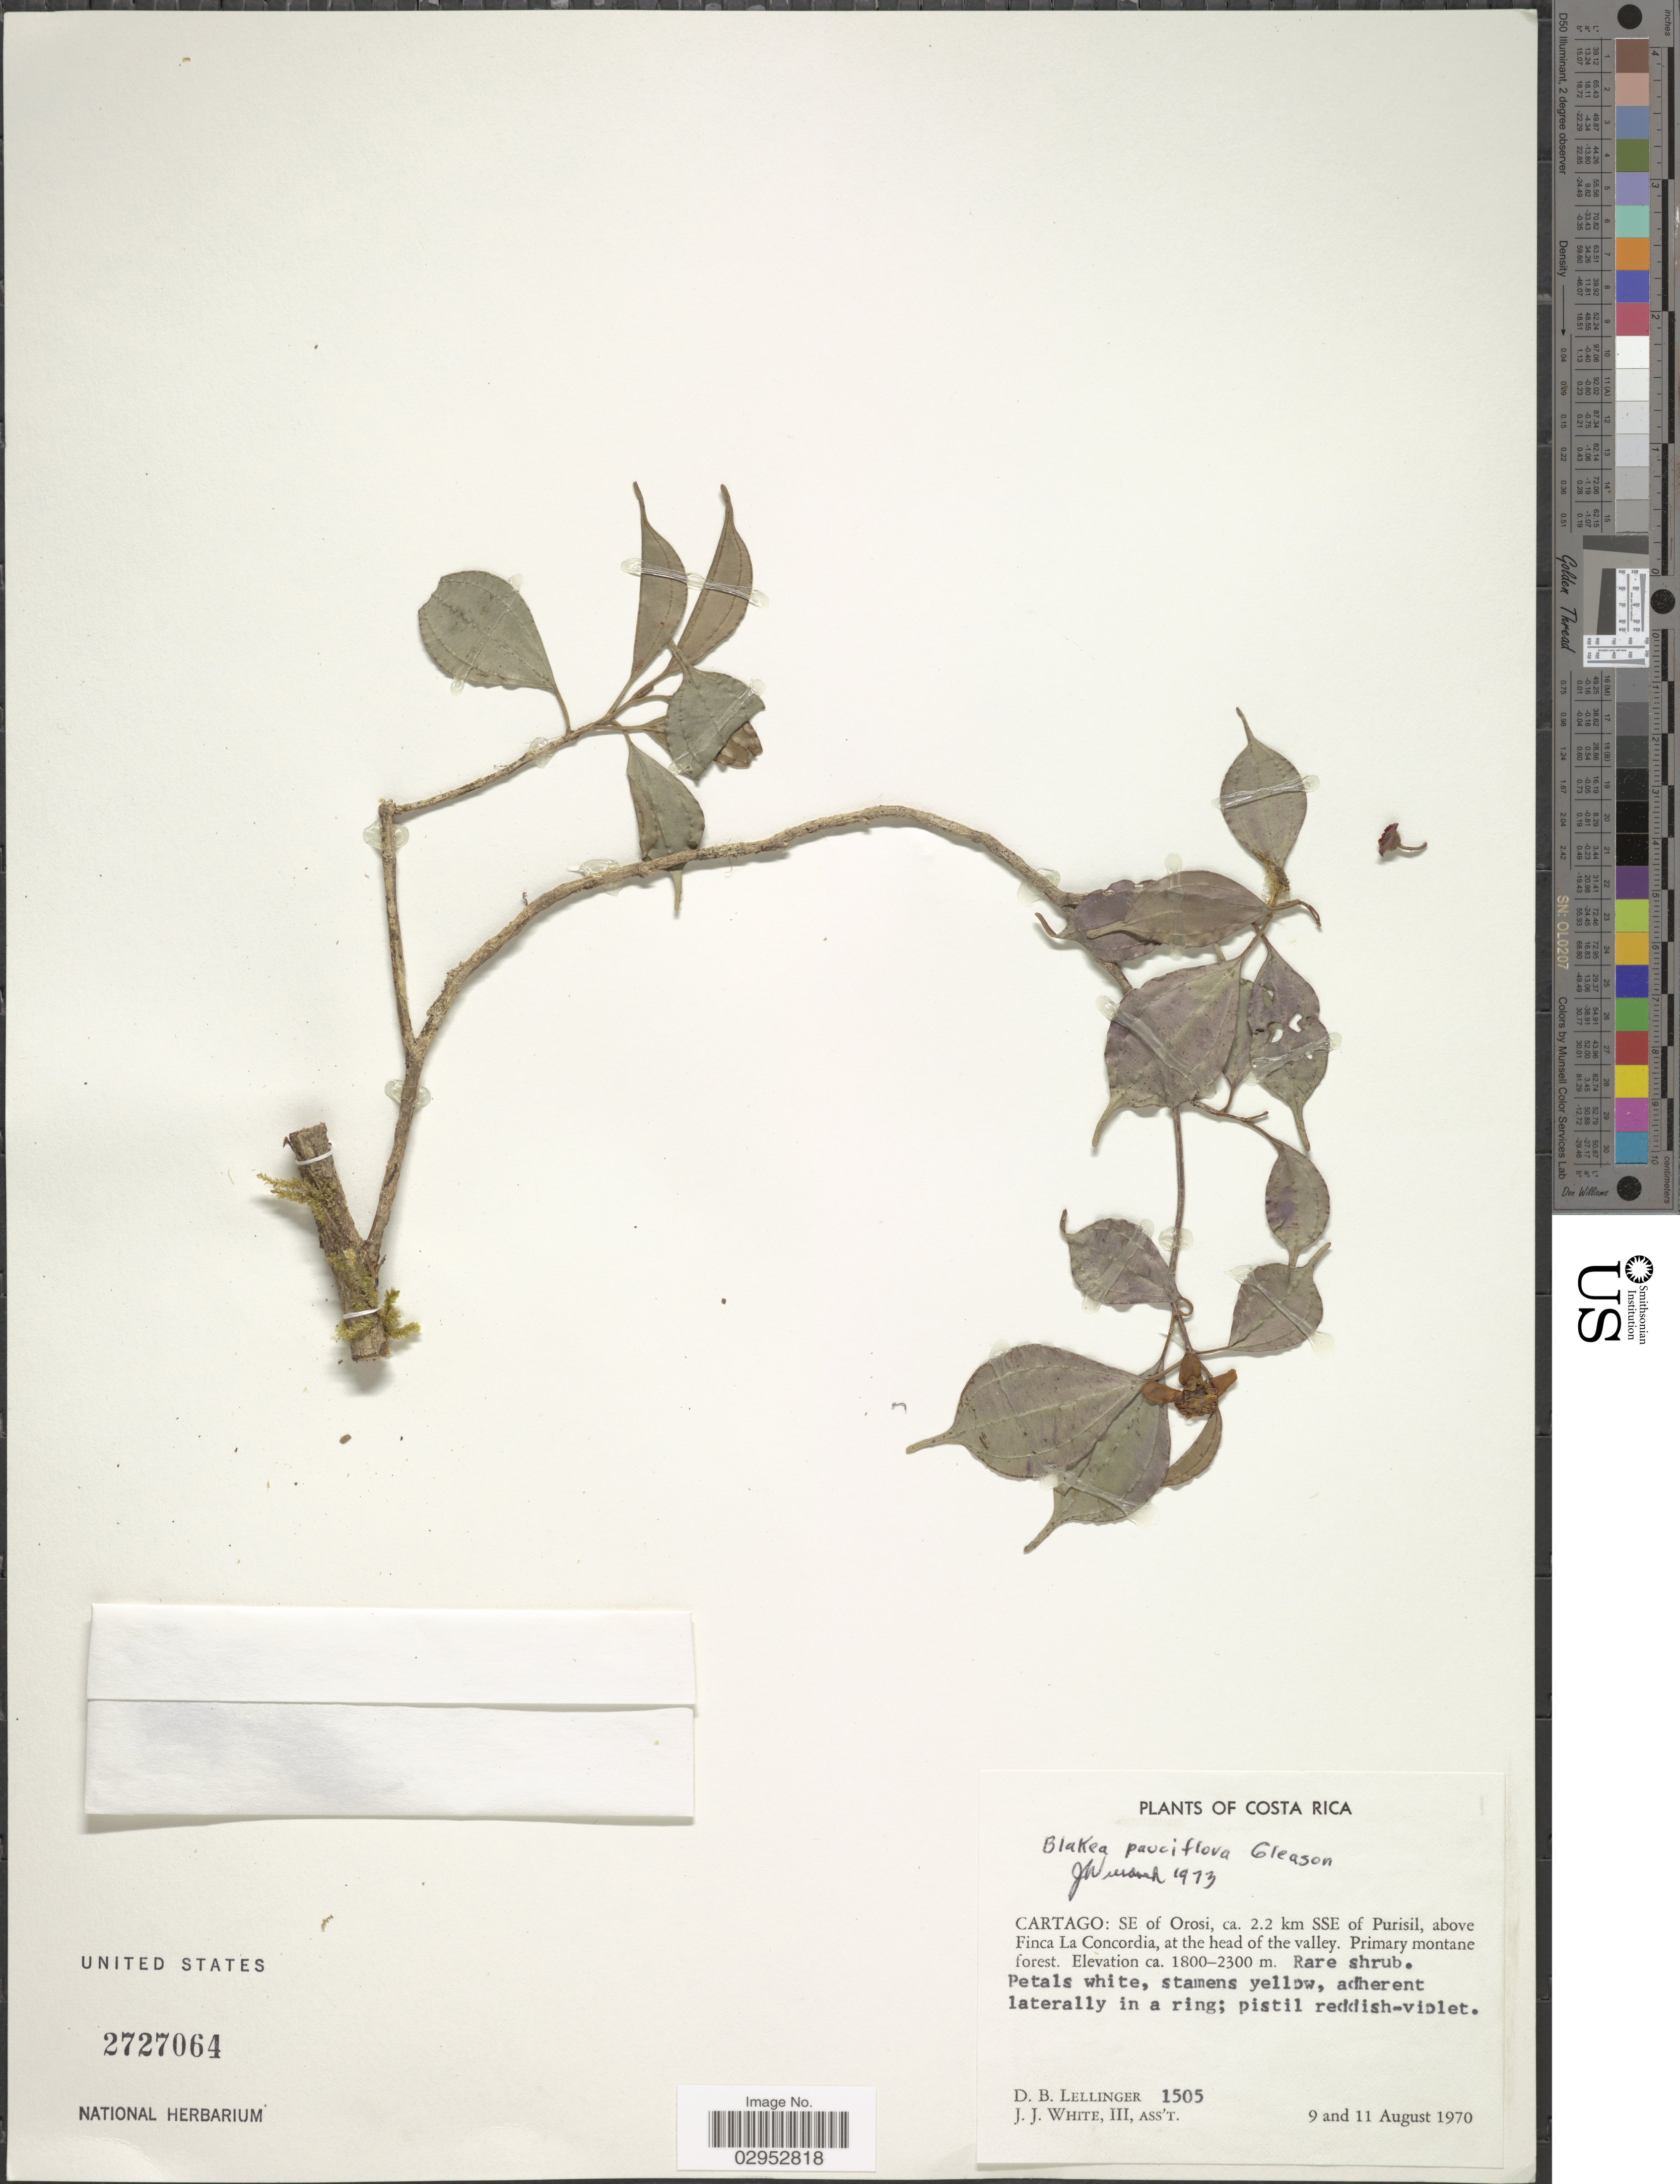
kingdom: Plantae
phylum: Tracheophyta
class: Magnoliopsida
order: Myrtales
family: Melastomataceae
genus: Blakea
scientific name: Blakea pauciflora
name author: Gleason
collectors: D. B. Lellinger & J. J. White III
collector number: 1505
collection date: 1970-08-09/1970-08-11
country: Costa Rica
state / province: Cartago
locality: Cartago: SE of Orosi, ca. 2.2 km SSE of Purisil, above Finca La Concordia, at the head of the valley.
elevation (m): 1800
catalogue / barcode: US 2727064